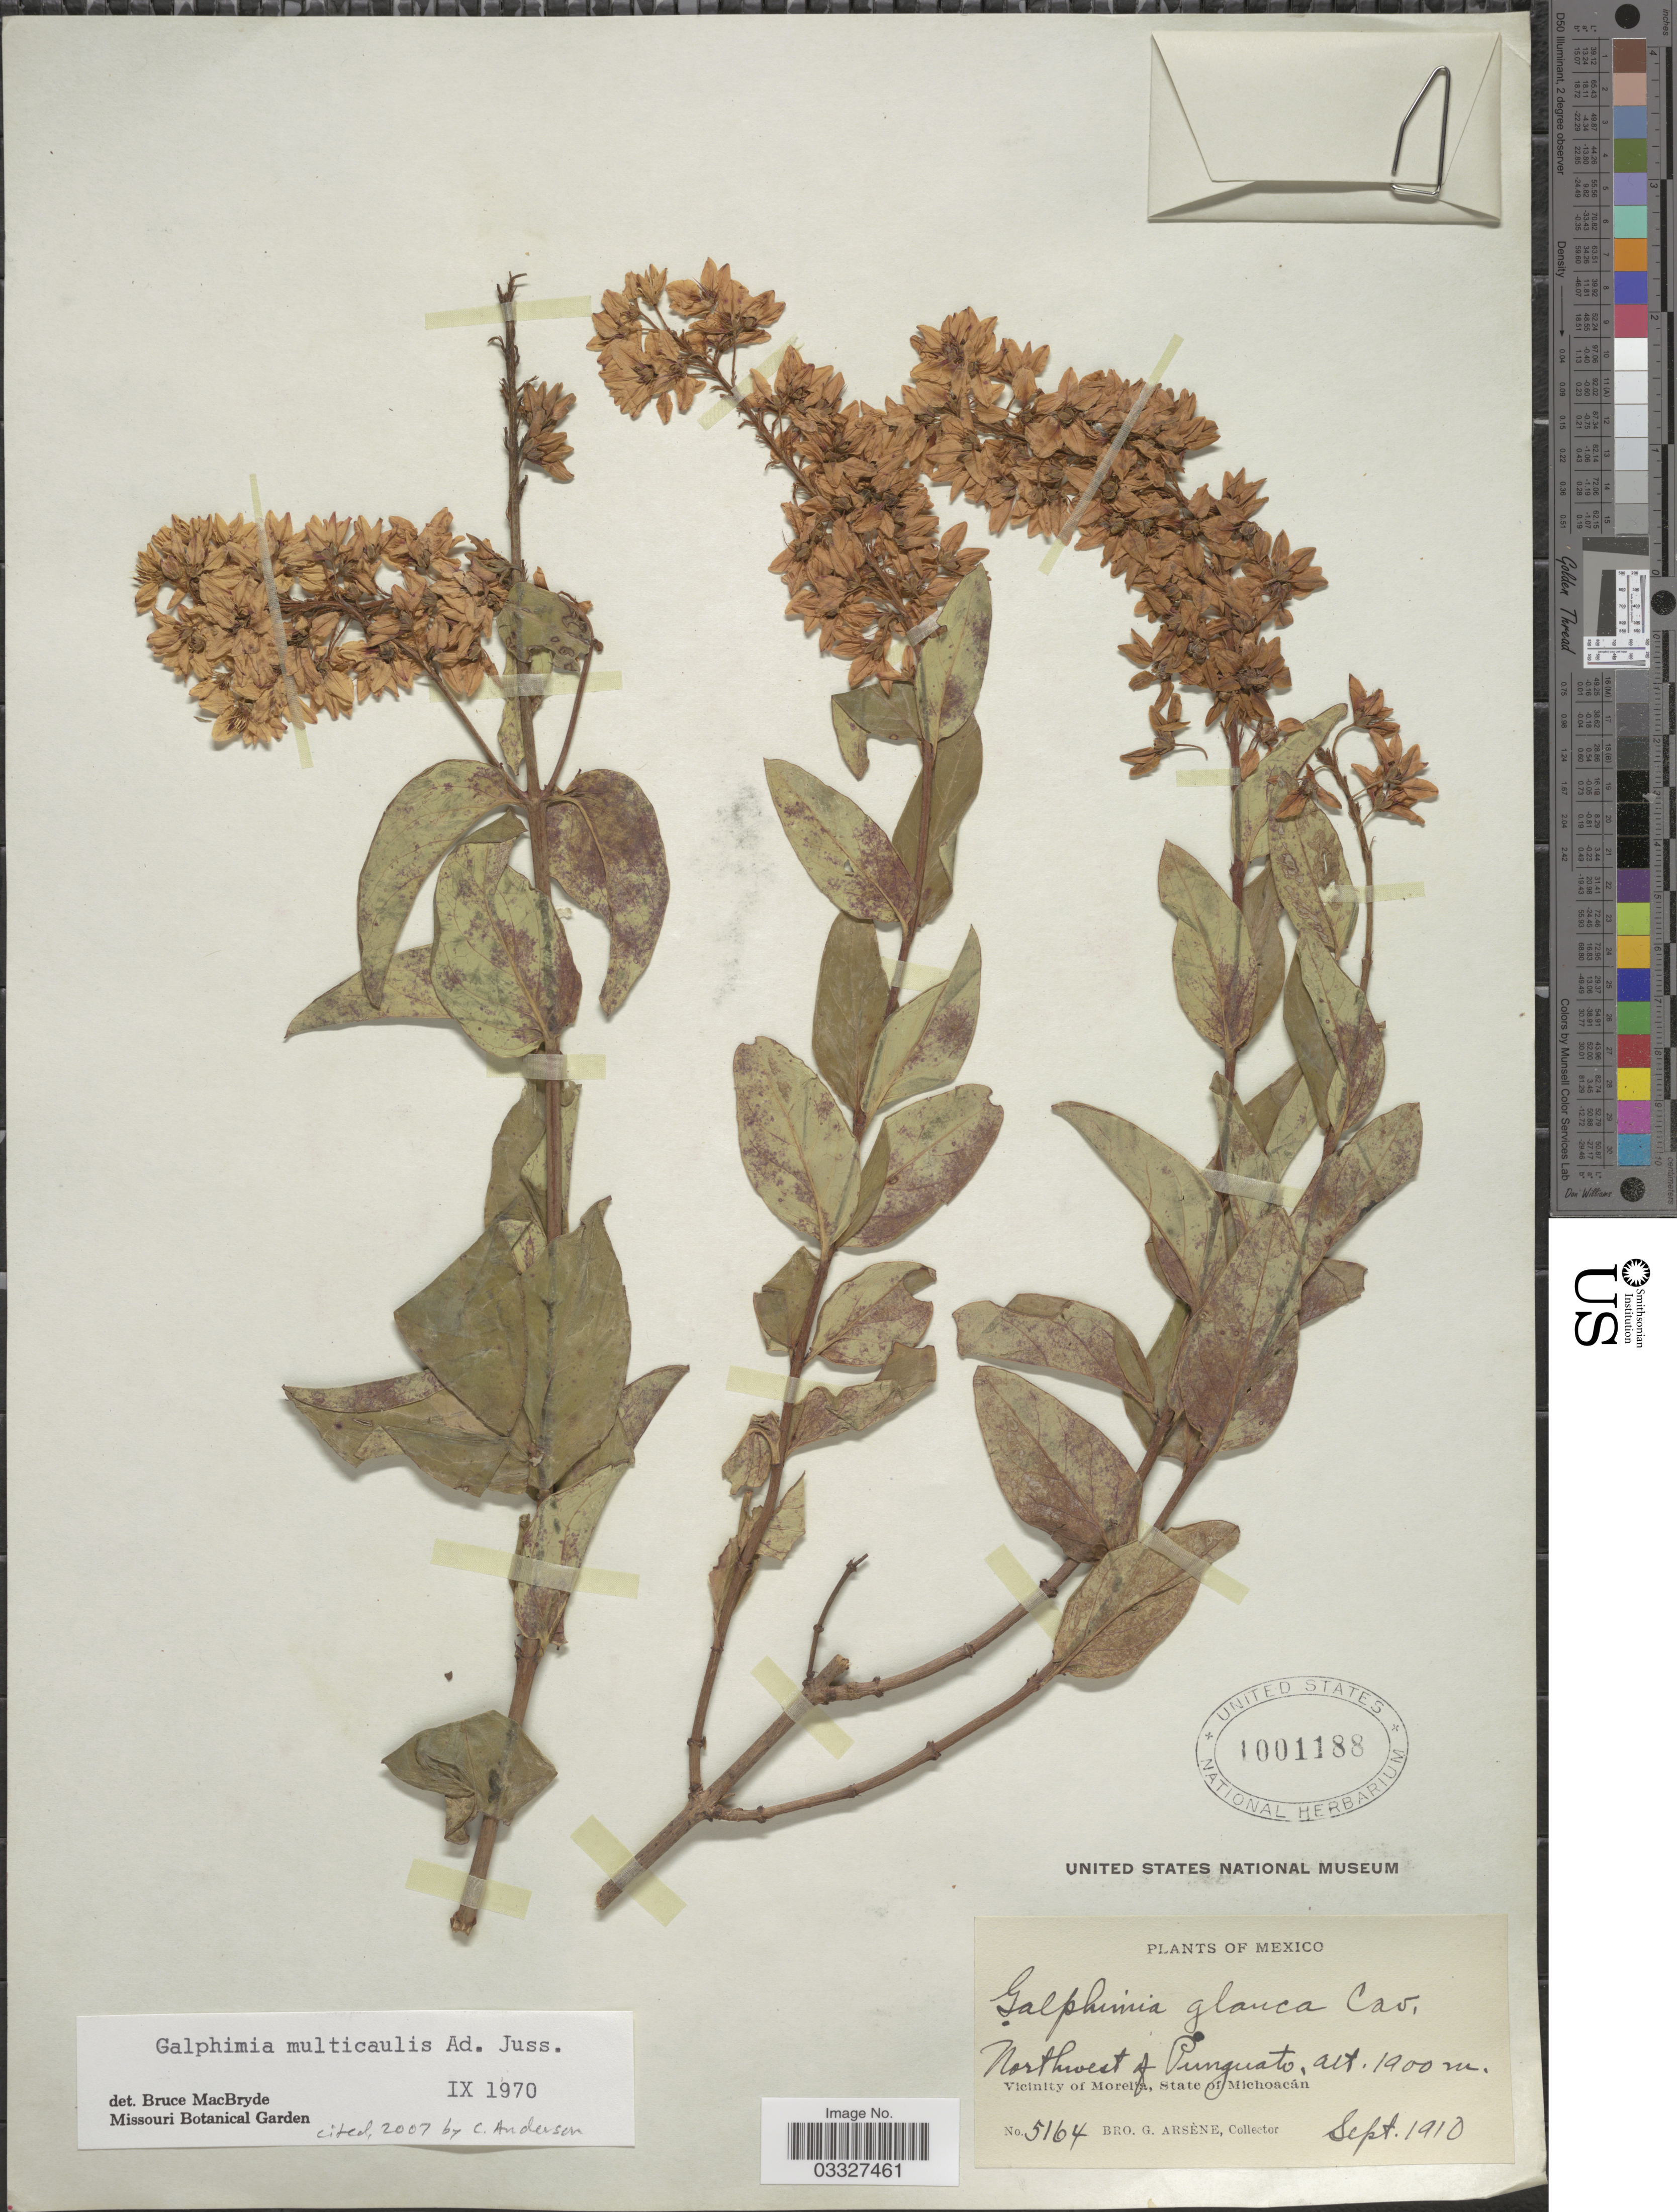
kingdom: Plantae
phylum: Tracheophyta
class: Magnoliopsida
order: Malpighiales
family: Malpighiaceae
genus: Galphimia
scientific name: Galphimia multicaulis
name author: A. Juss.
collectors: Bro. G. Arsène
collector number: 5164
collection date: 1910-09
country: Mexico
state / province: Michoacán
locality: Northwest of Punguato. Vicinity of Morelia.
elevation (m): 1900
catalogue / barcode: US 1001188